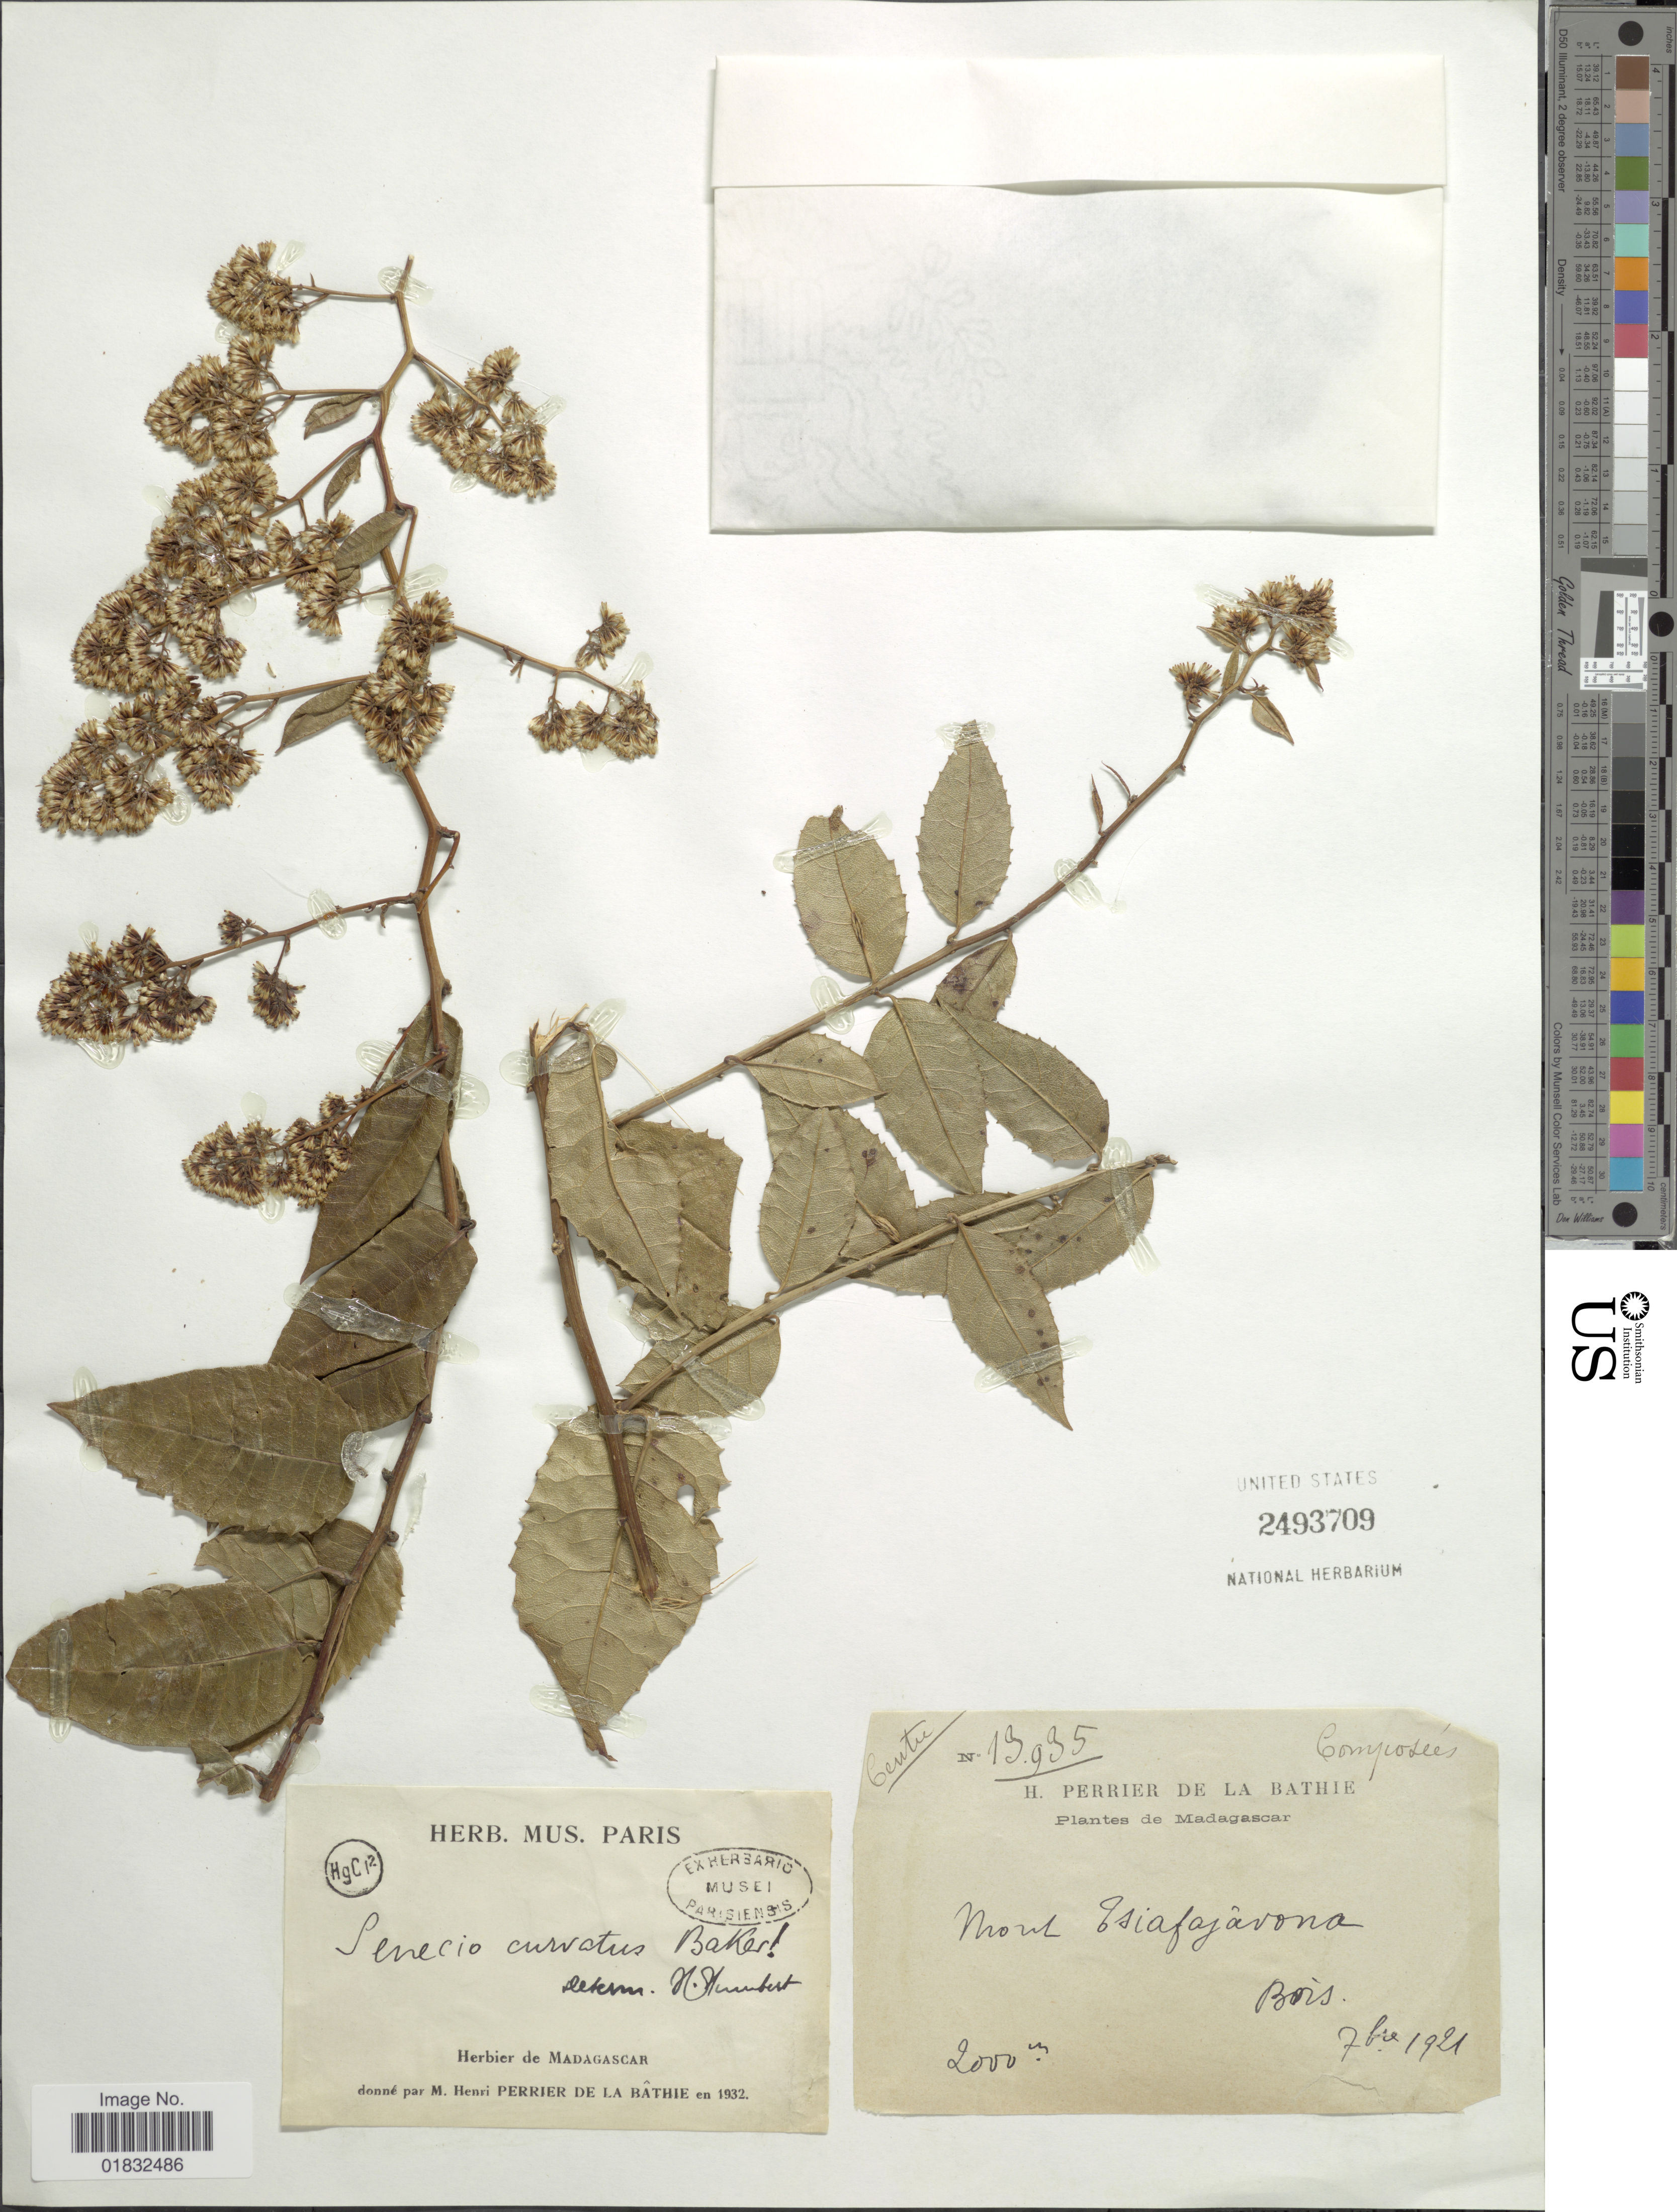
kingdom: Plantae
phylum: Tracheophyta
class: Magnoliopsida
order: Asterales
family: Asteraceae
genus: Humbertacalia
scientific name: Humbertacalia pyrifolia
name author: (DC.) C. Jeffrey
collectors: H. Perrier de la Bâthie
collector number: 13935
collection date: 1921-09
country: Madagascar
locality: Mont Tsiafajavona.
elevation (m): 2000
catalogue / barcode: US 2493709